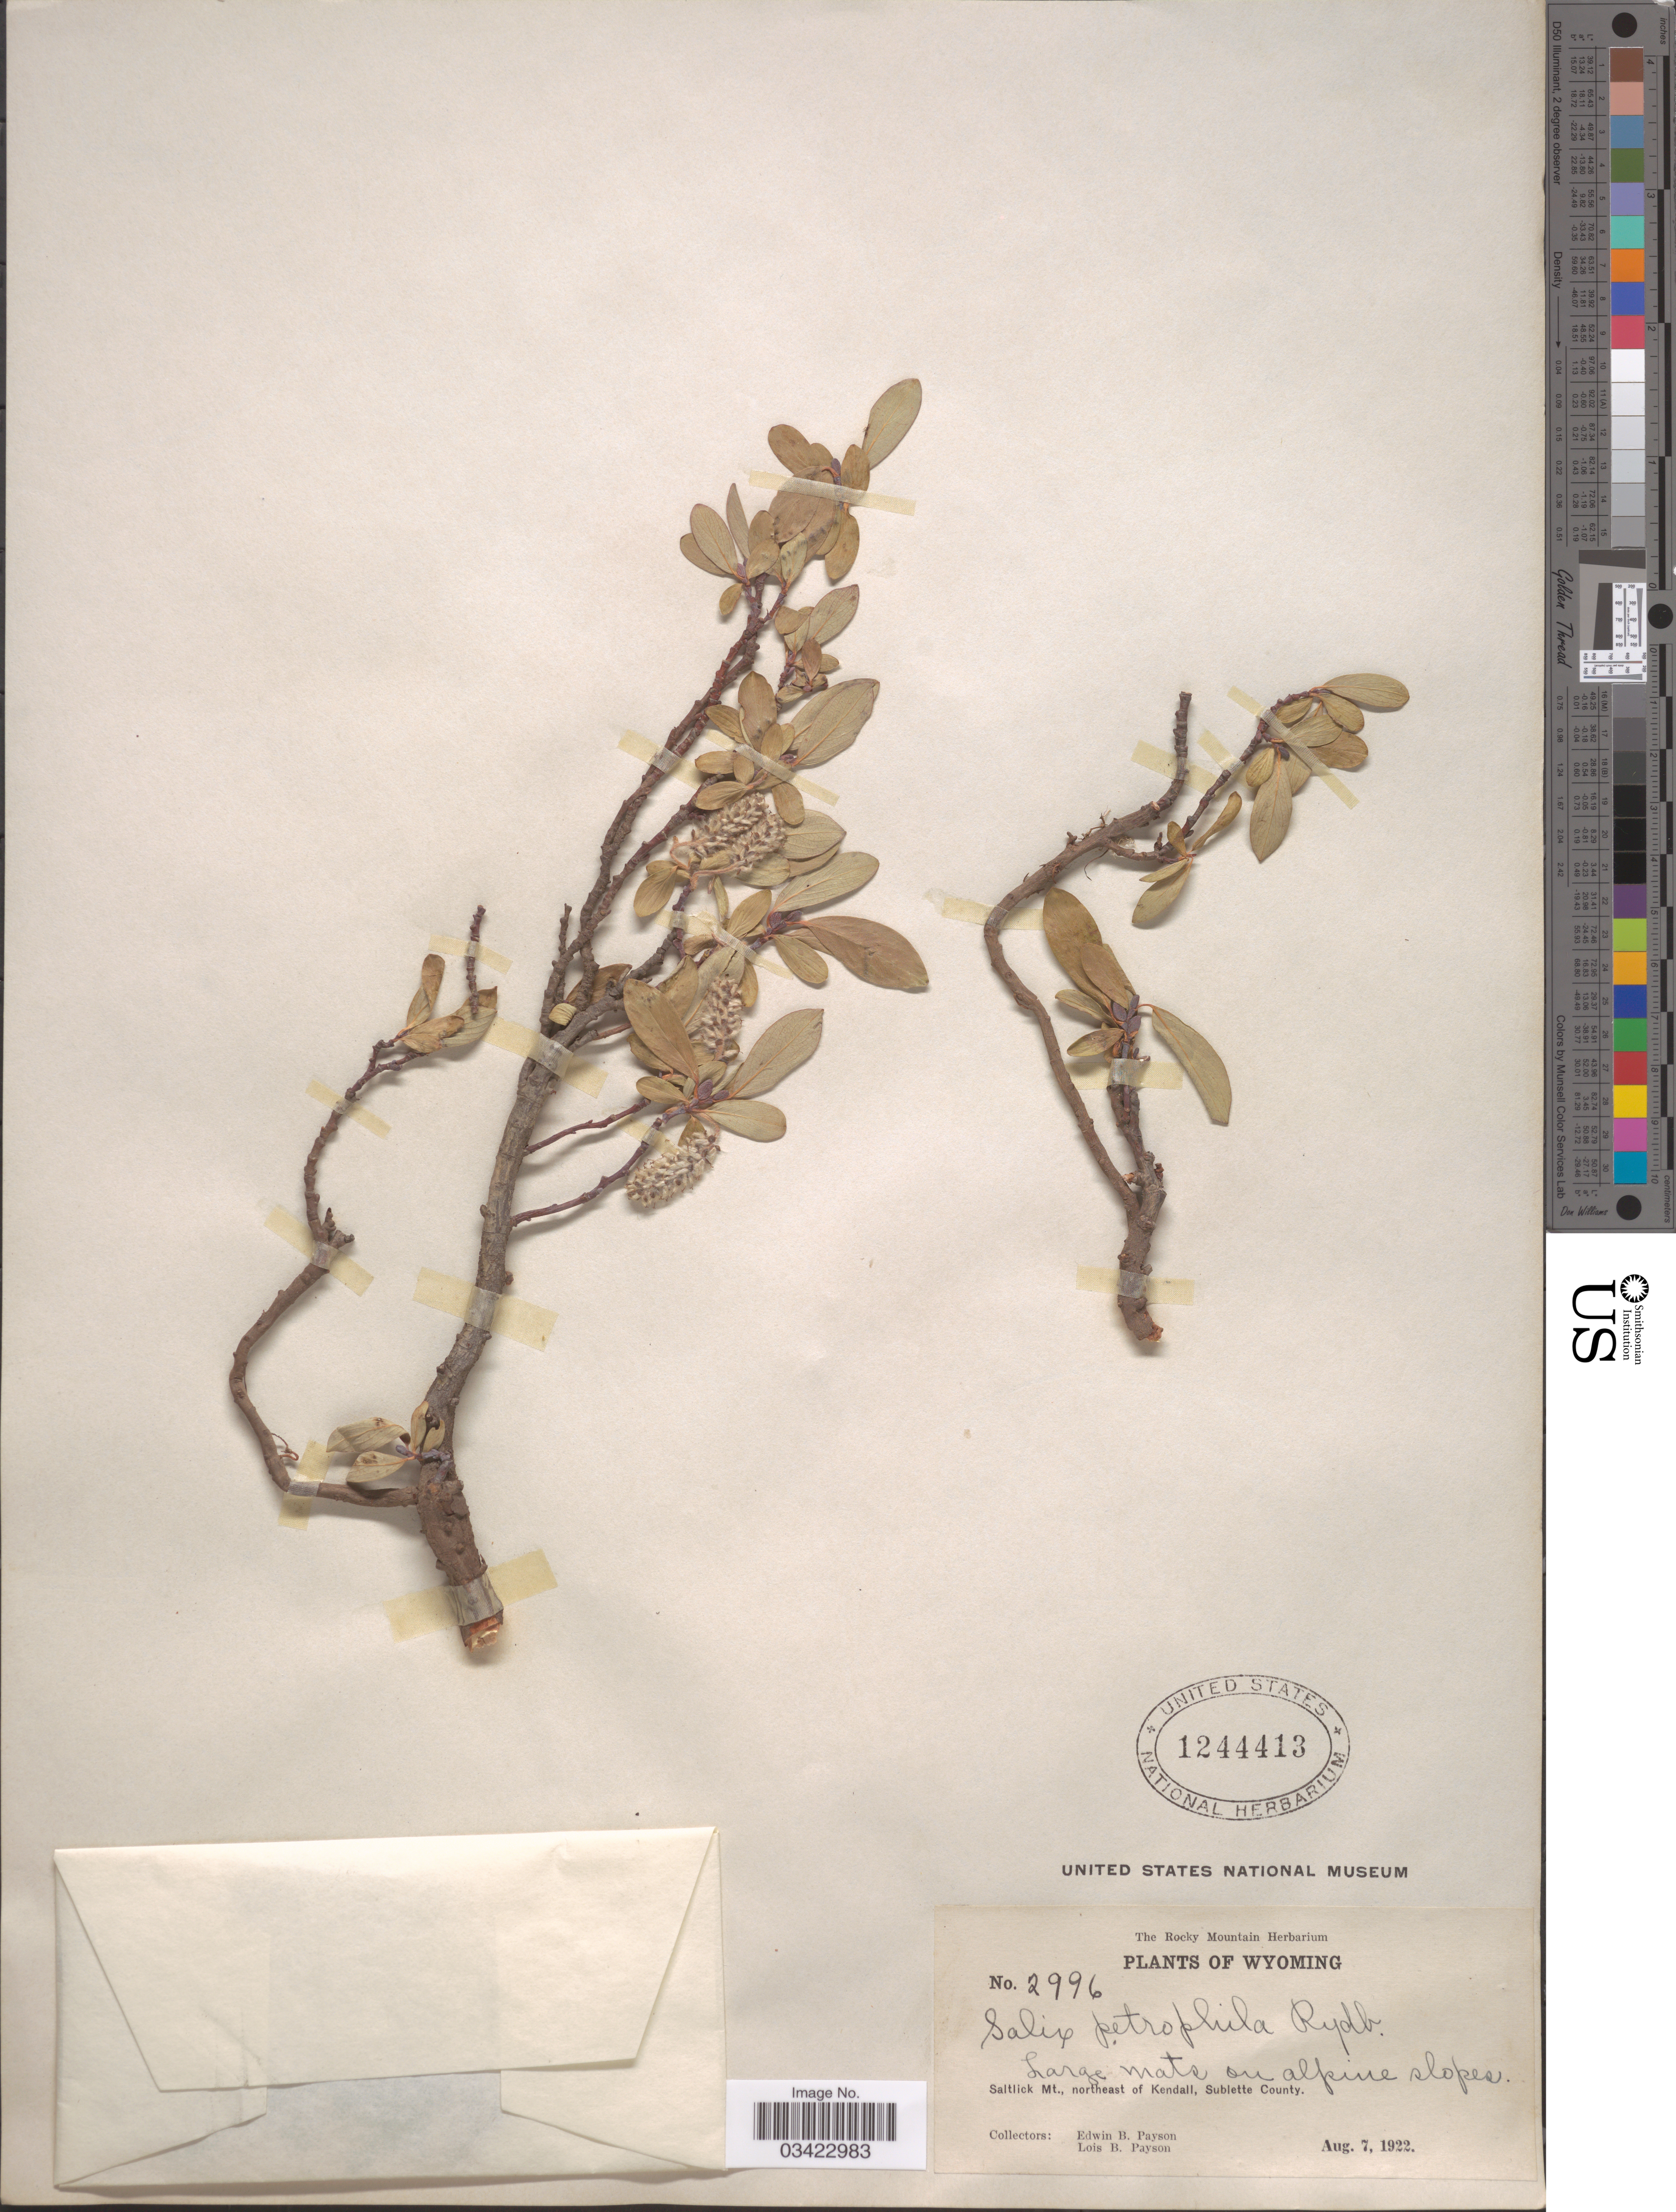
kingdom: Plantae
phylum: Tracheophyta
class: Magnoliopsida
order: Malpighiales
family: Salicaceae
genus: Salix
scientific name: Salix anglorum var. antiplasta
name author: C.K. Schneid.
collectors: E. B. Payson & L. Payson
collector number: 2996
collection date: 1922-08-07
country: United States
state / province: Wyoming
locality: Saltlick Mt., northeast of Kendall, Sublette County.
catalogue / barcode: US 1244413